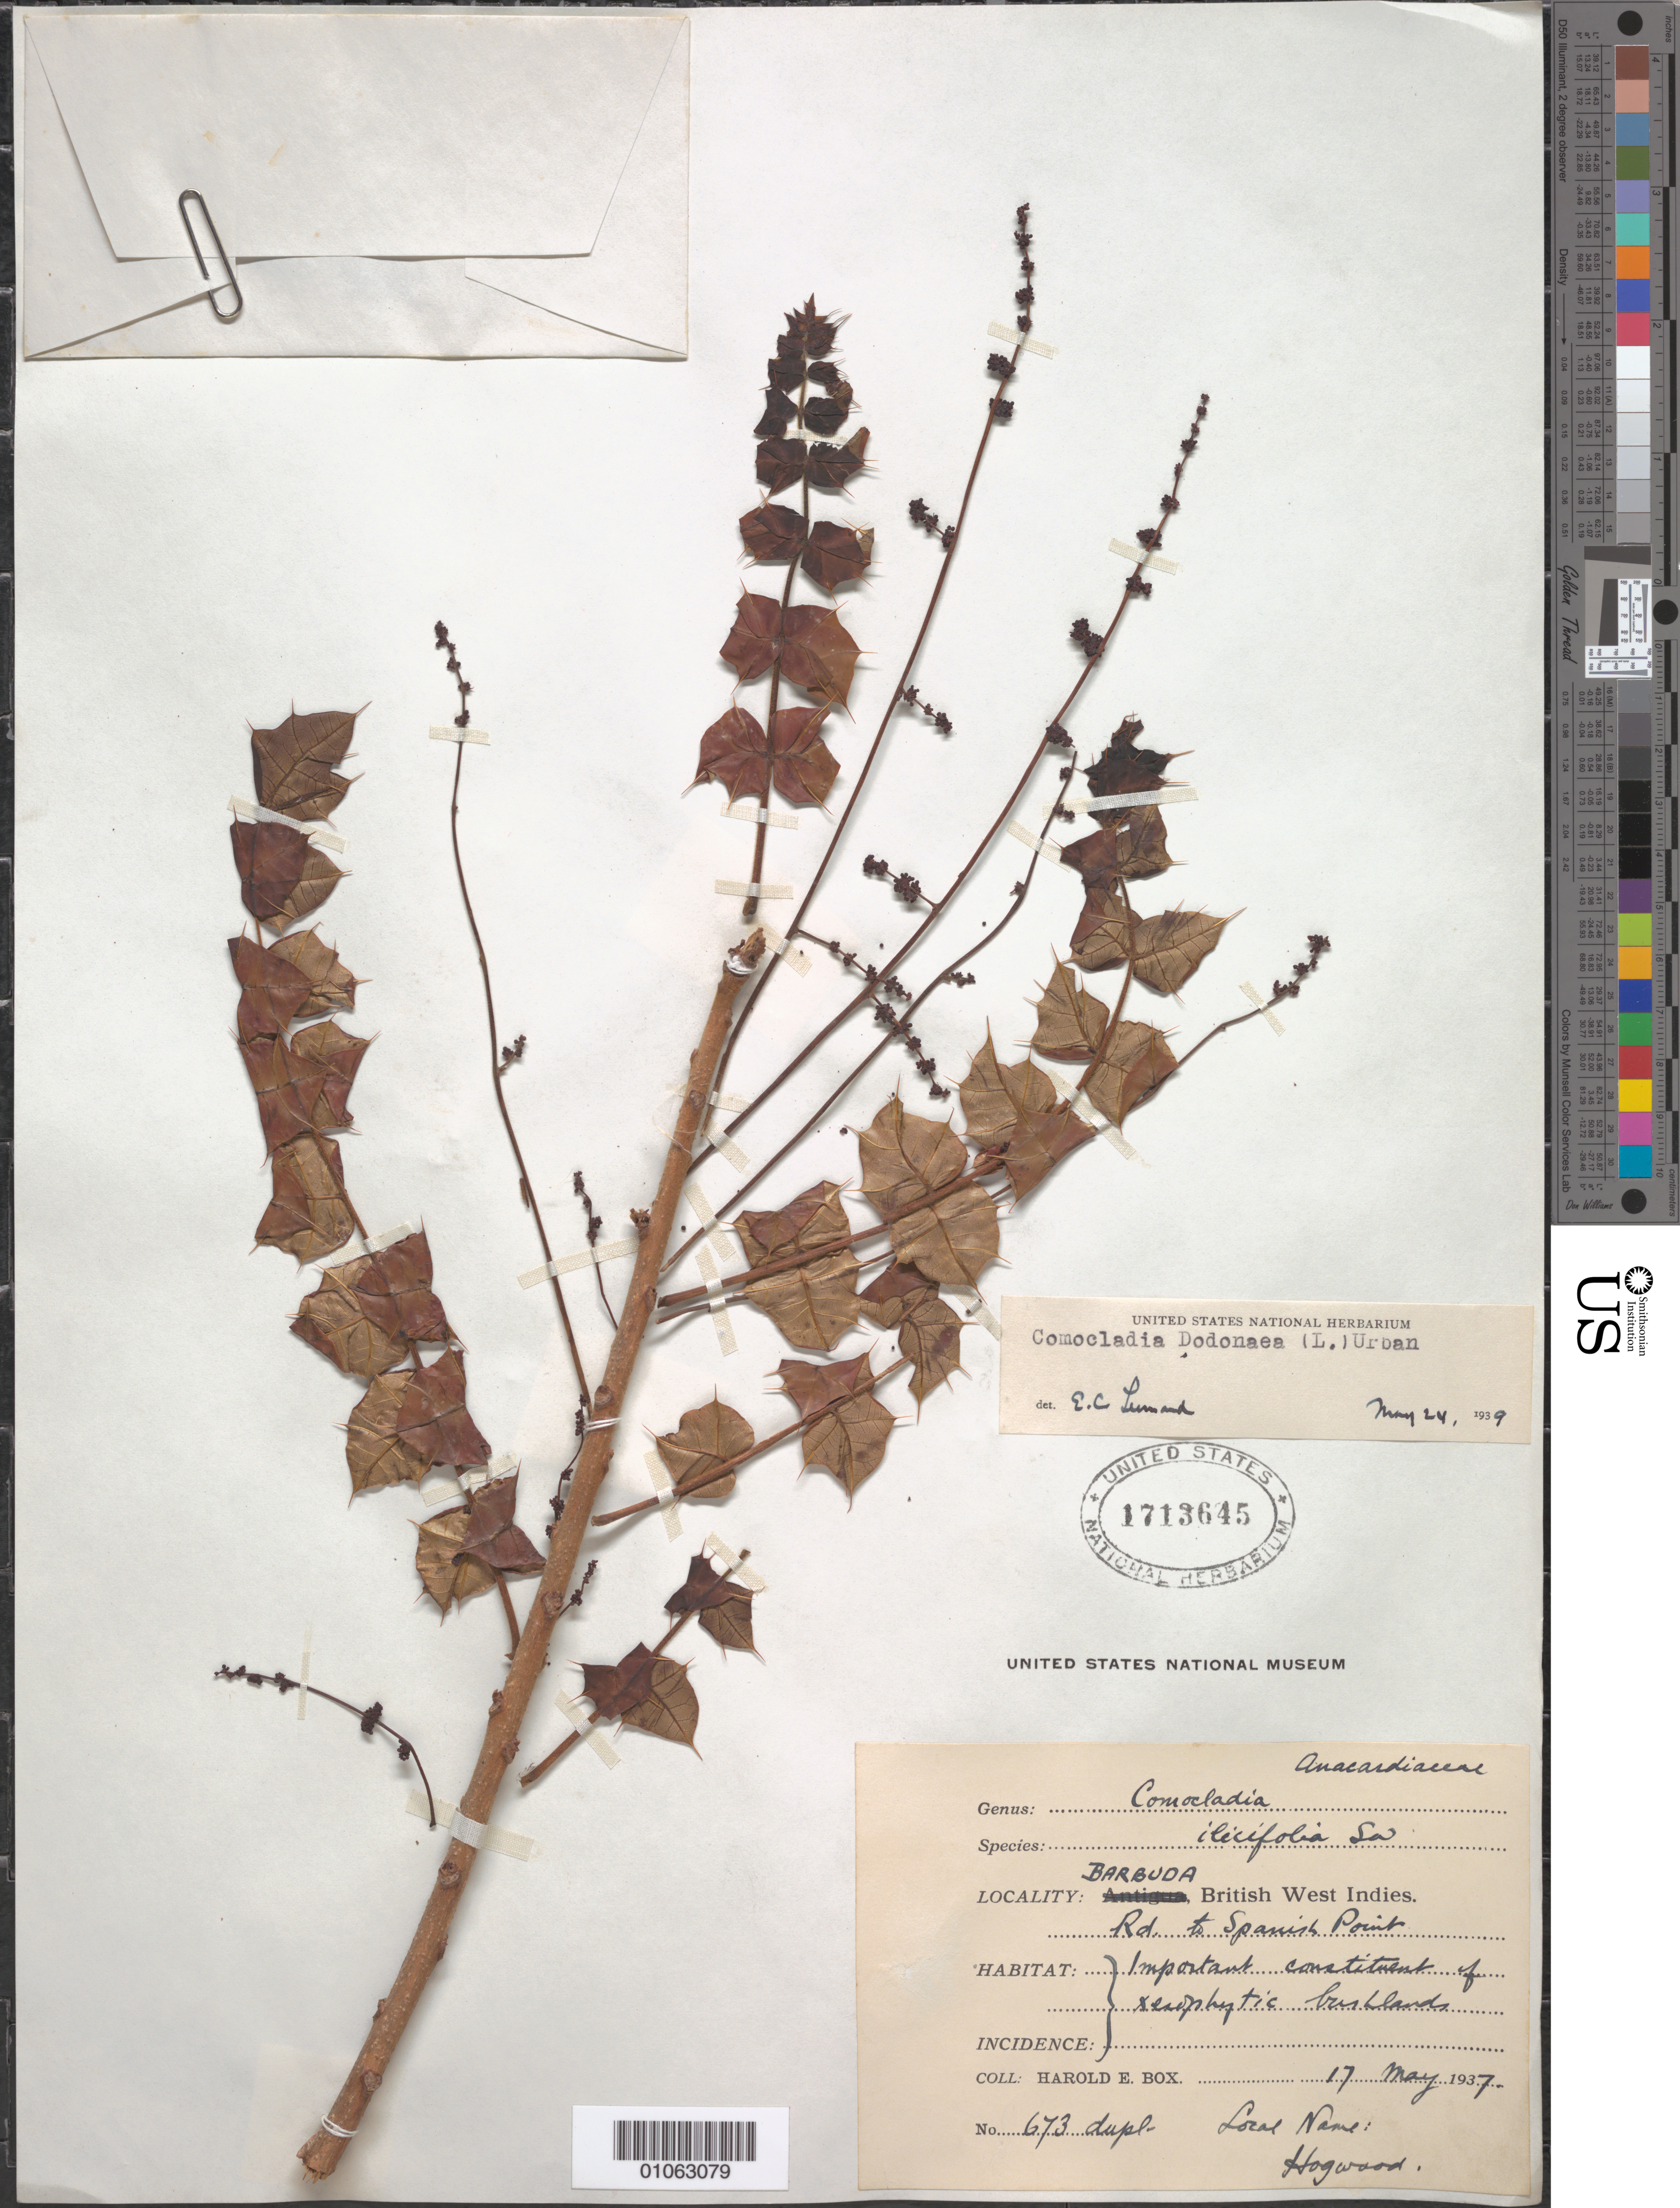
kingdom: Plantae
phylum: Tracheophyta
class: Magnoliopsida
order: Sapindales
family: Anacardiaceae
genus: Comocladia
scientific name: Comocladia dodonaea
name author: (L.) Urb.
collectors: H. E. Box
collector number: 673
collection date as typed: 17 May 1937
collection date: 1937-05-17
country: Antigua and Barbuda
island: Barbuda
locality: Road to Spanish Parish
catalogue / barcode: US 1713645